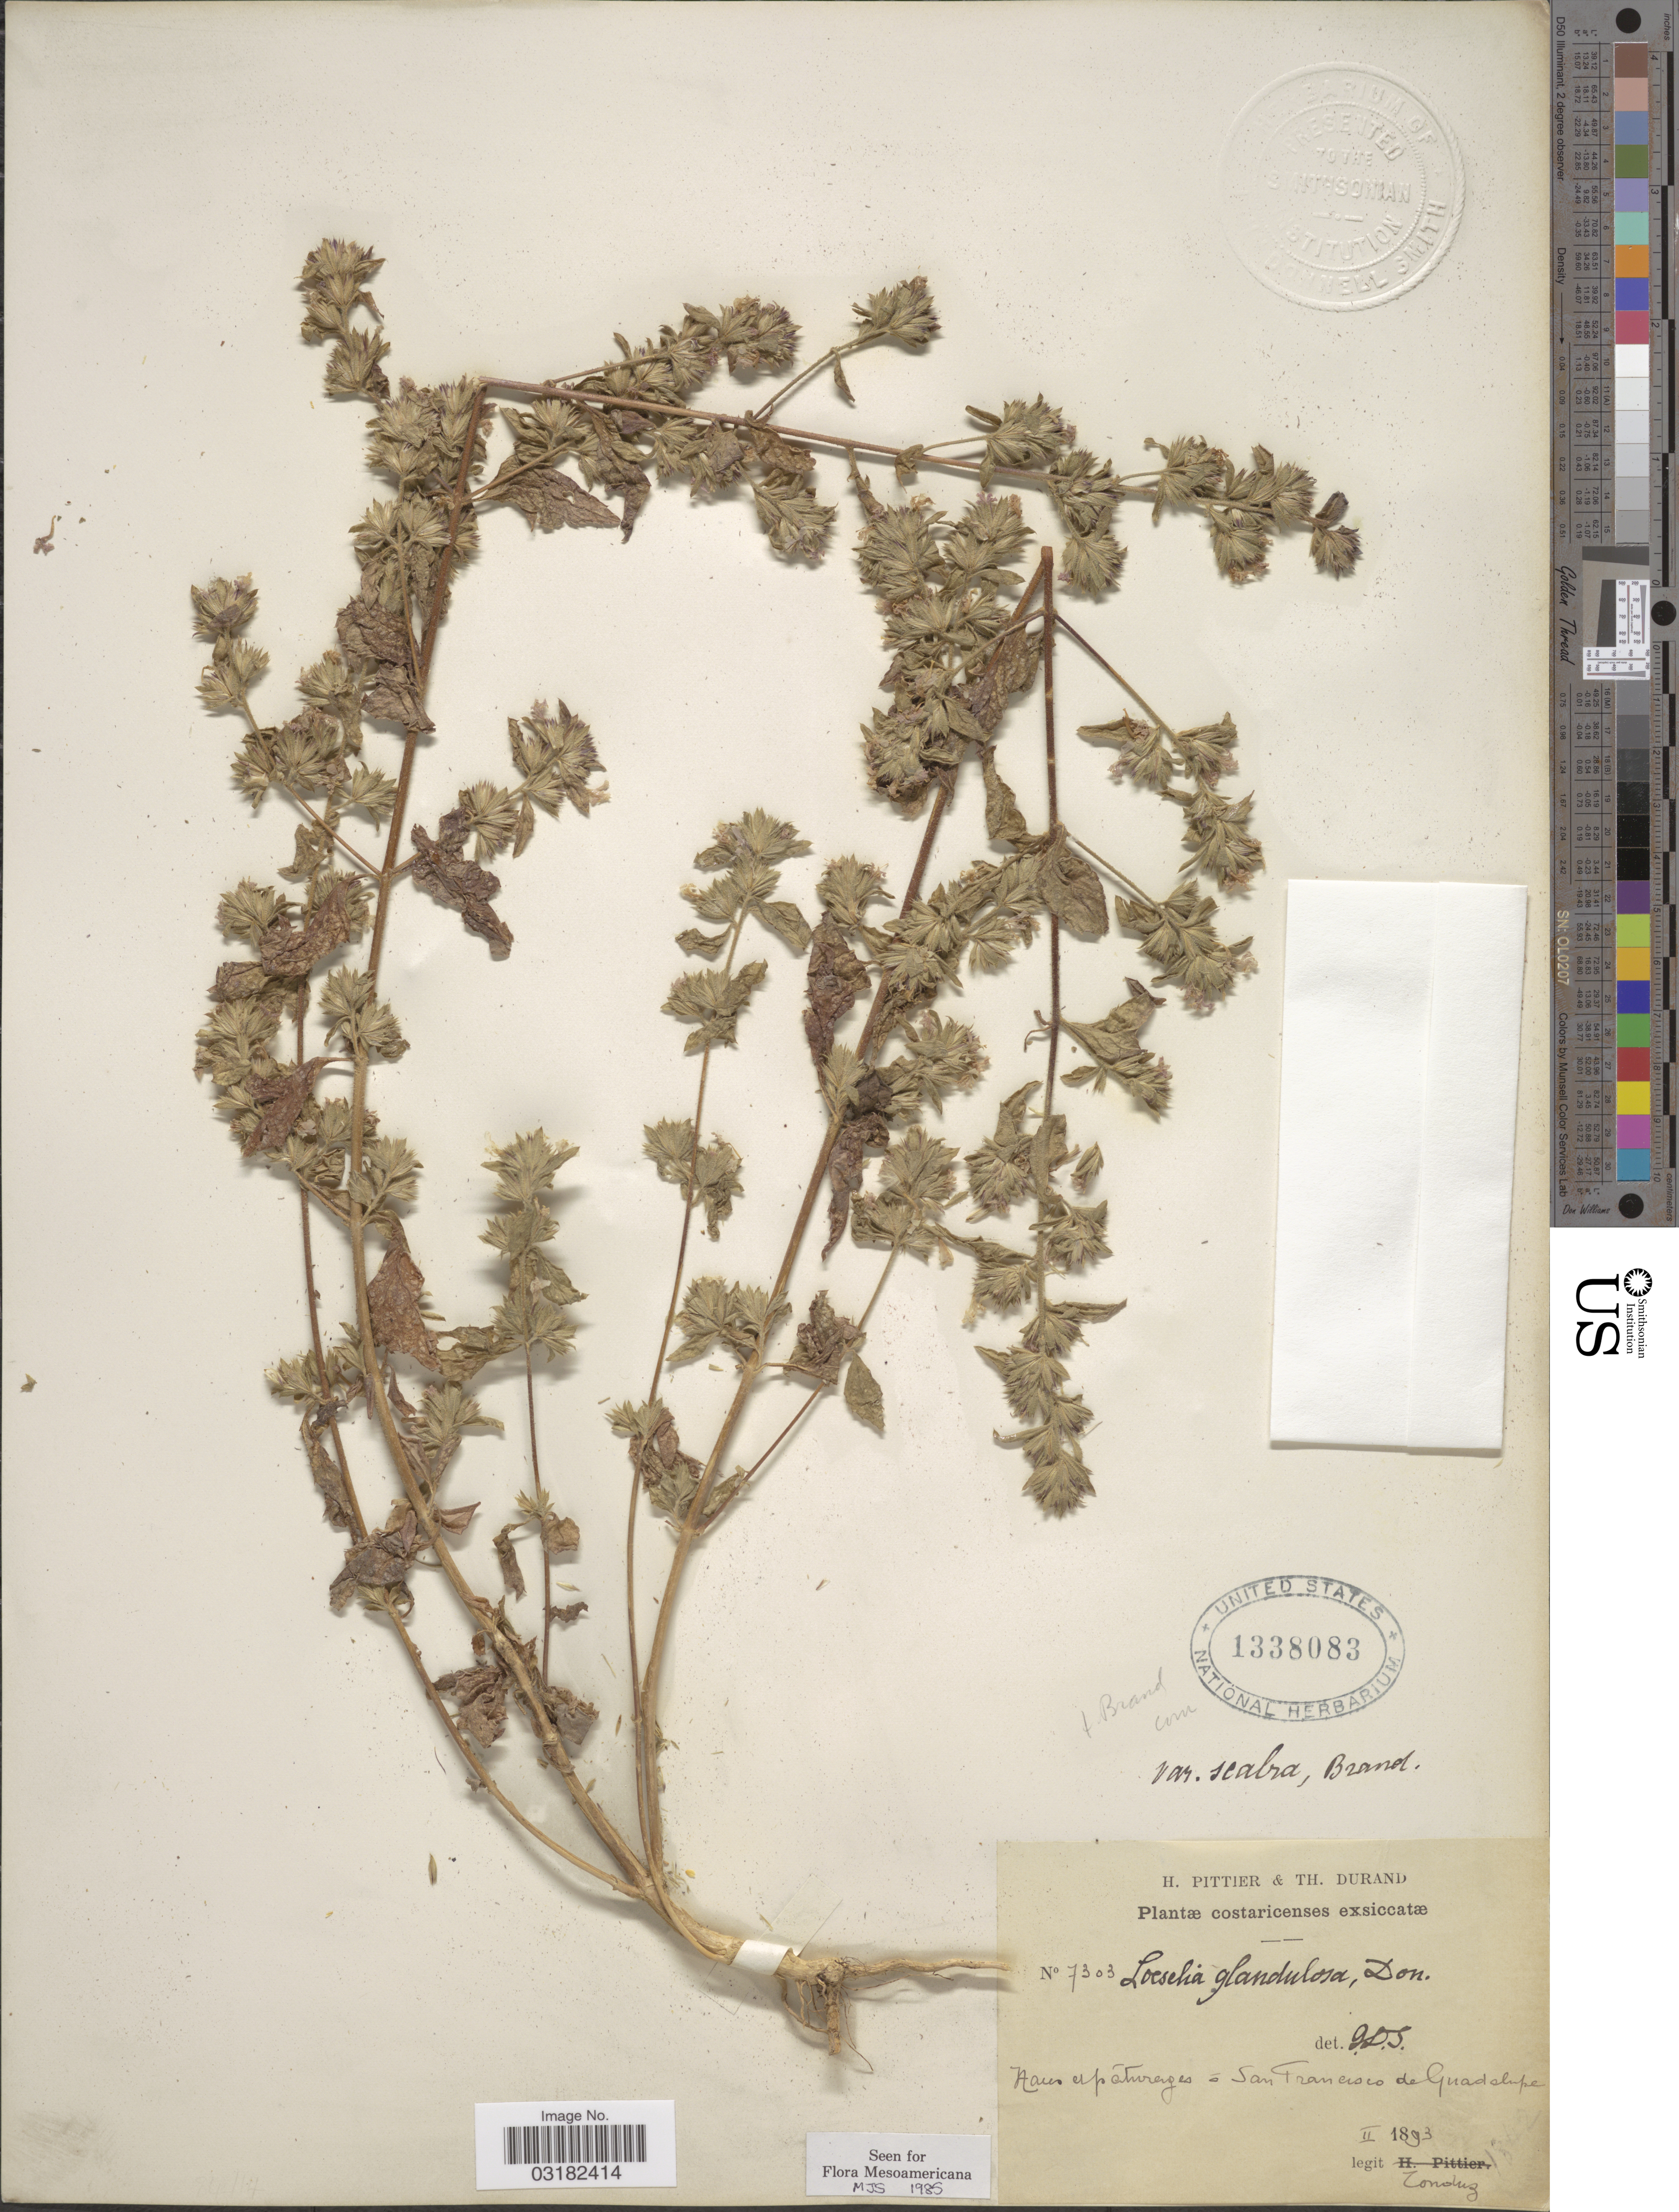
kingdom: Plantae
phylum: Tracheophyta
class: Magnoliopsida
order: Ericales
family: Polemoniaceae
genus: Loeselia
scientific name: Loeselia glandulosa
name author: (Cav.) G. Don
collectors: Tonduz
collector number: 7303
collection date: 1893-02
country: Costa Rica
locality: Haies et pâturages à San Francisco de Guadalupe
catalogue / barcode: US 1338083